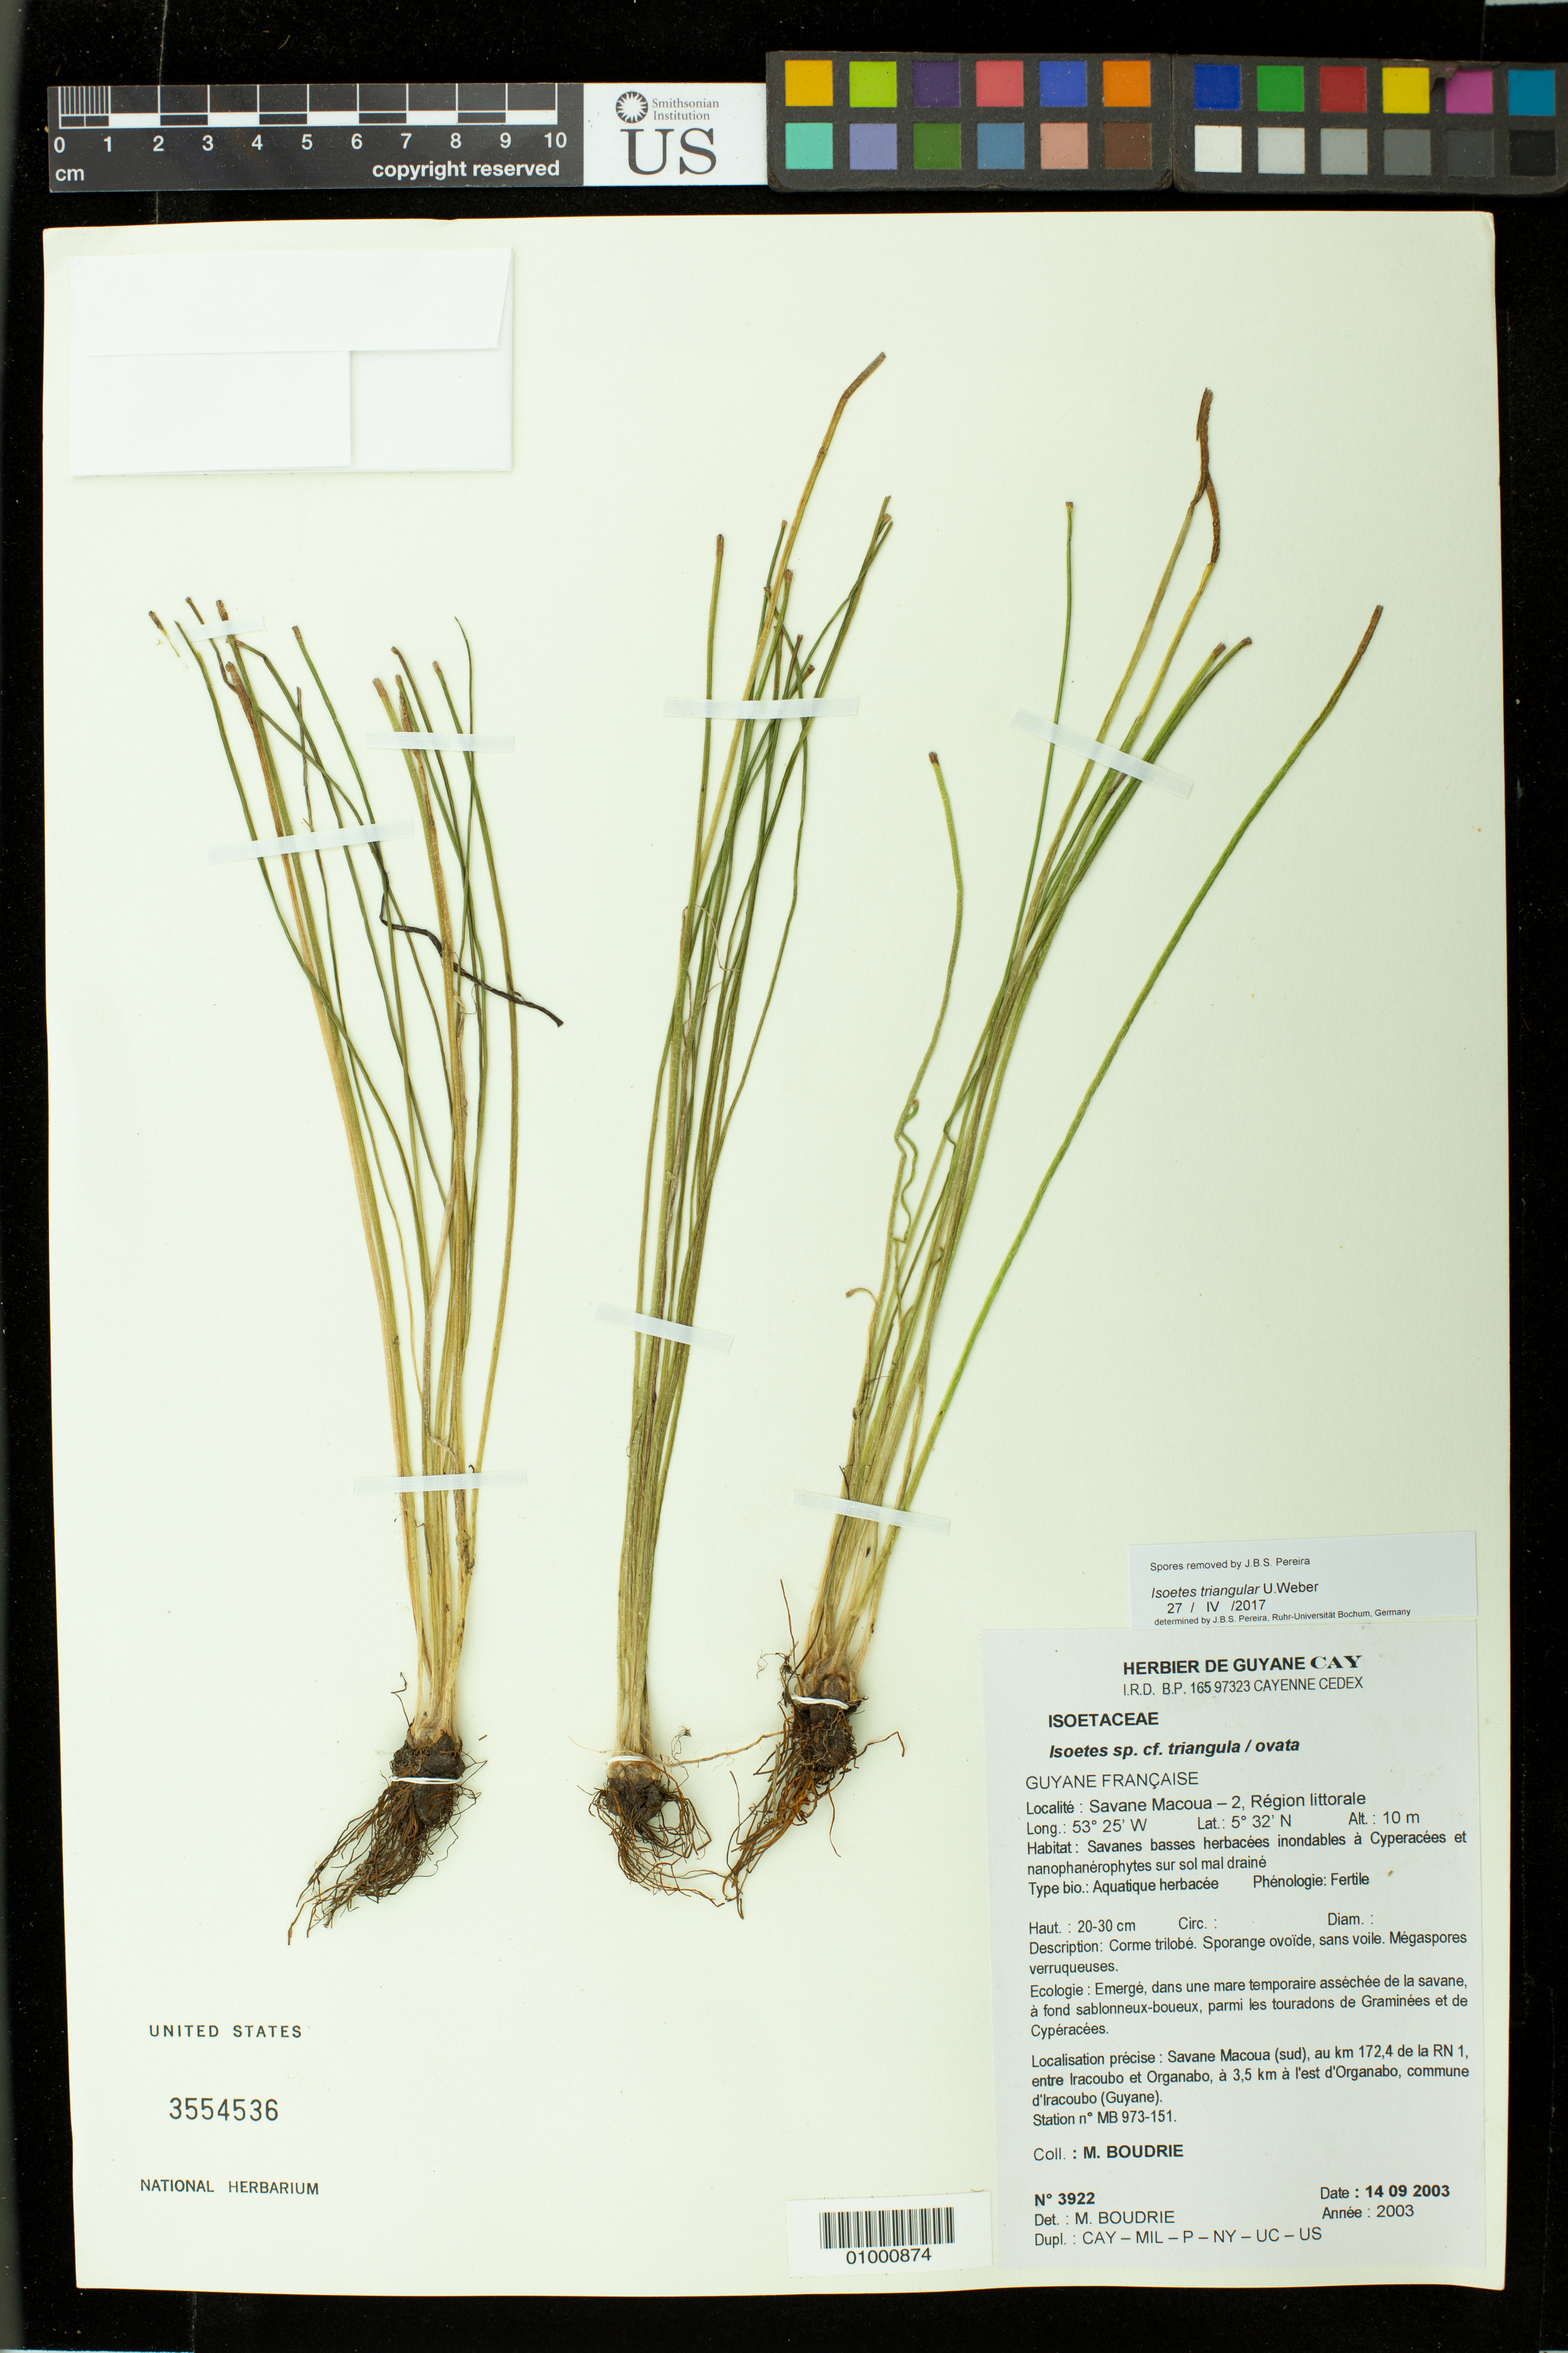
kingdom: Plantae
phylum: Tracheophyta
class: Lycopodiopsida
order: Isoetales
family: Isoetaceae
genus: Isoetes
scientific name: Isoetes triangula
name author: U. Weber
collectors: M. Boudrie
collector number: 3922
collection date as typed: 14-Sep-03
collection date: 2003-09-14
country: French Guiana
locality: Savane Macoua - 2, region littorale. Savane Macoua (sud), au km 172.4 de la RN1, entre Iracoubo et Oranabo, a 3.5km a l'est d'Organabo, commune d'Iracoubo. Station no. MB 973-151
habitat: Savanes basses herbacees inondables a Cyperacees et nanophanerophytes sur sol mal draine. Emerge, dans une mare temporaire assechee de la savane,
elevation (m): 10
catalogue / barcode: US 3554536